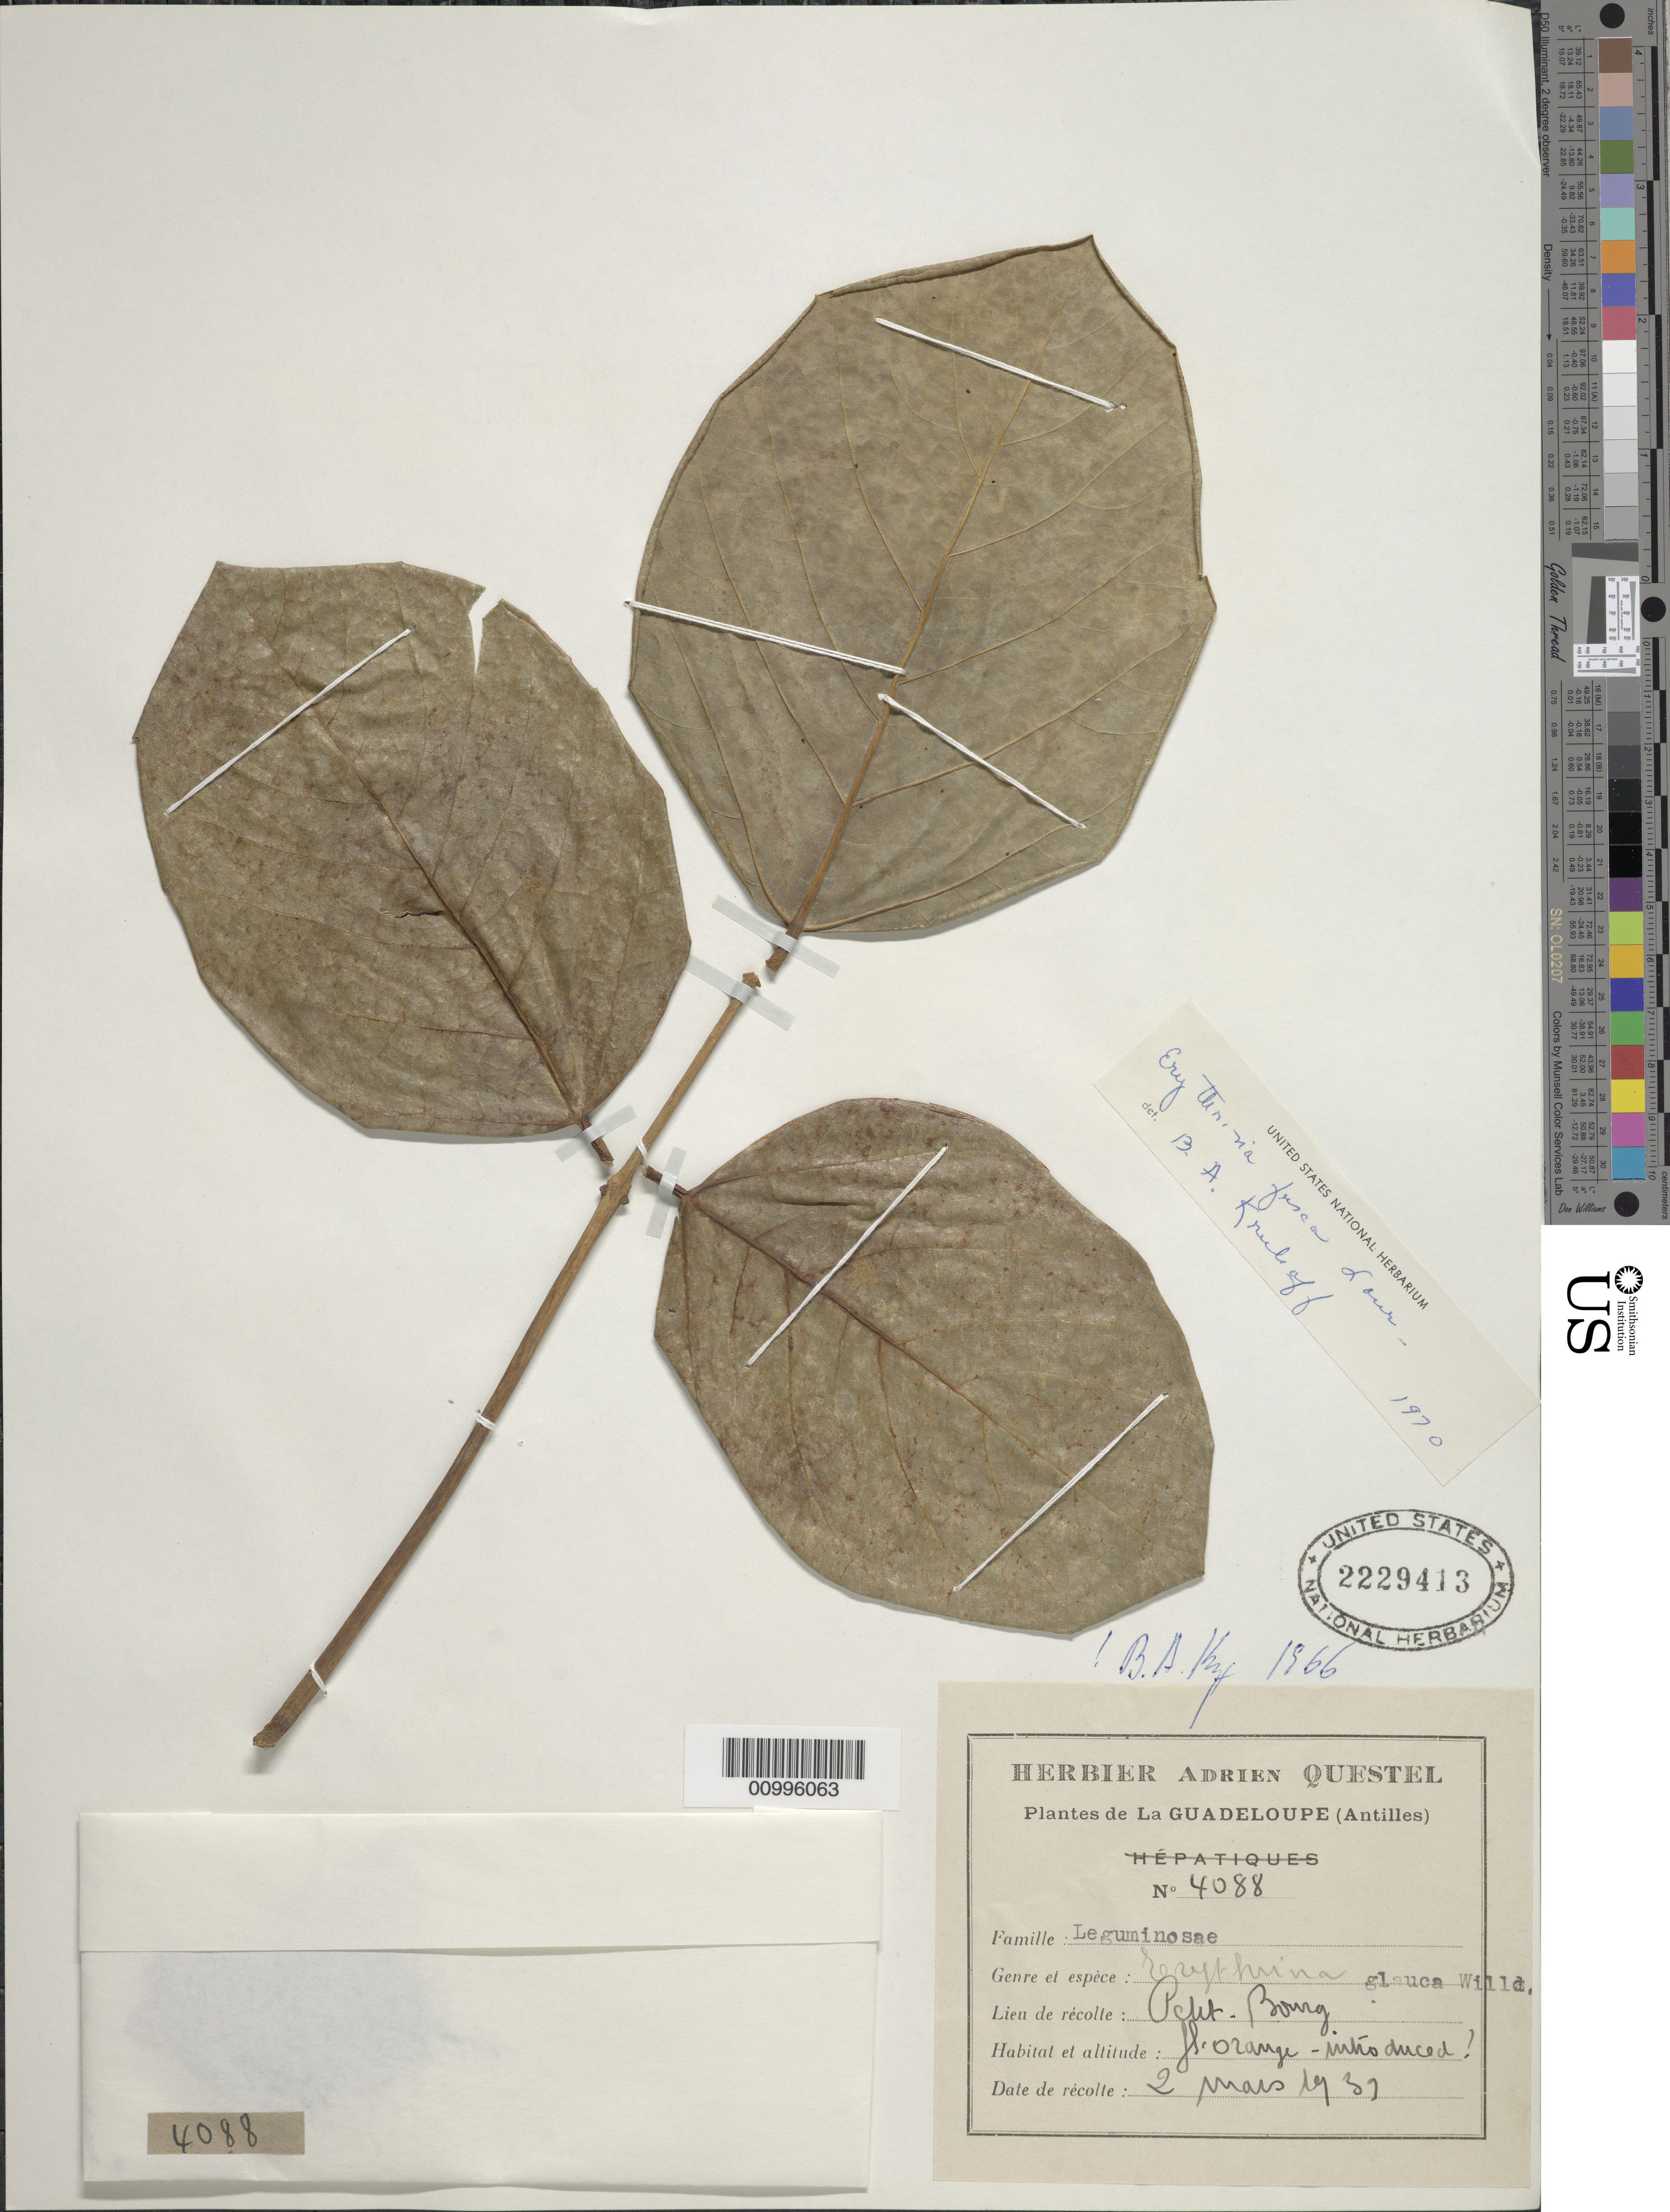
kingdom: Plantae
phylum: Tracheophyta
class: Magnoliopsida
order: Fabales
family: Fabaceae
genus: Erythrina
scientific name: Erythrina fusca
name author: Lour.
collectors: A. Questel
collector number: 4088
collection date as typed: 02 Mar 1939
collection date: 1939-03-02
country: Guadeloupe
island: Basse Terre [Guadeloupe]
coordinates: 0 N, 0 E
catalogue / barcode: US 2229413